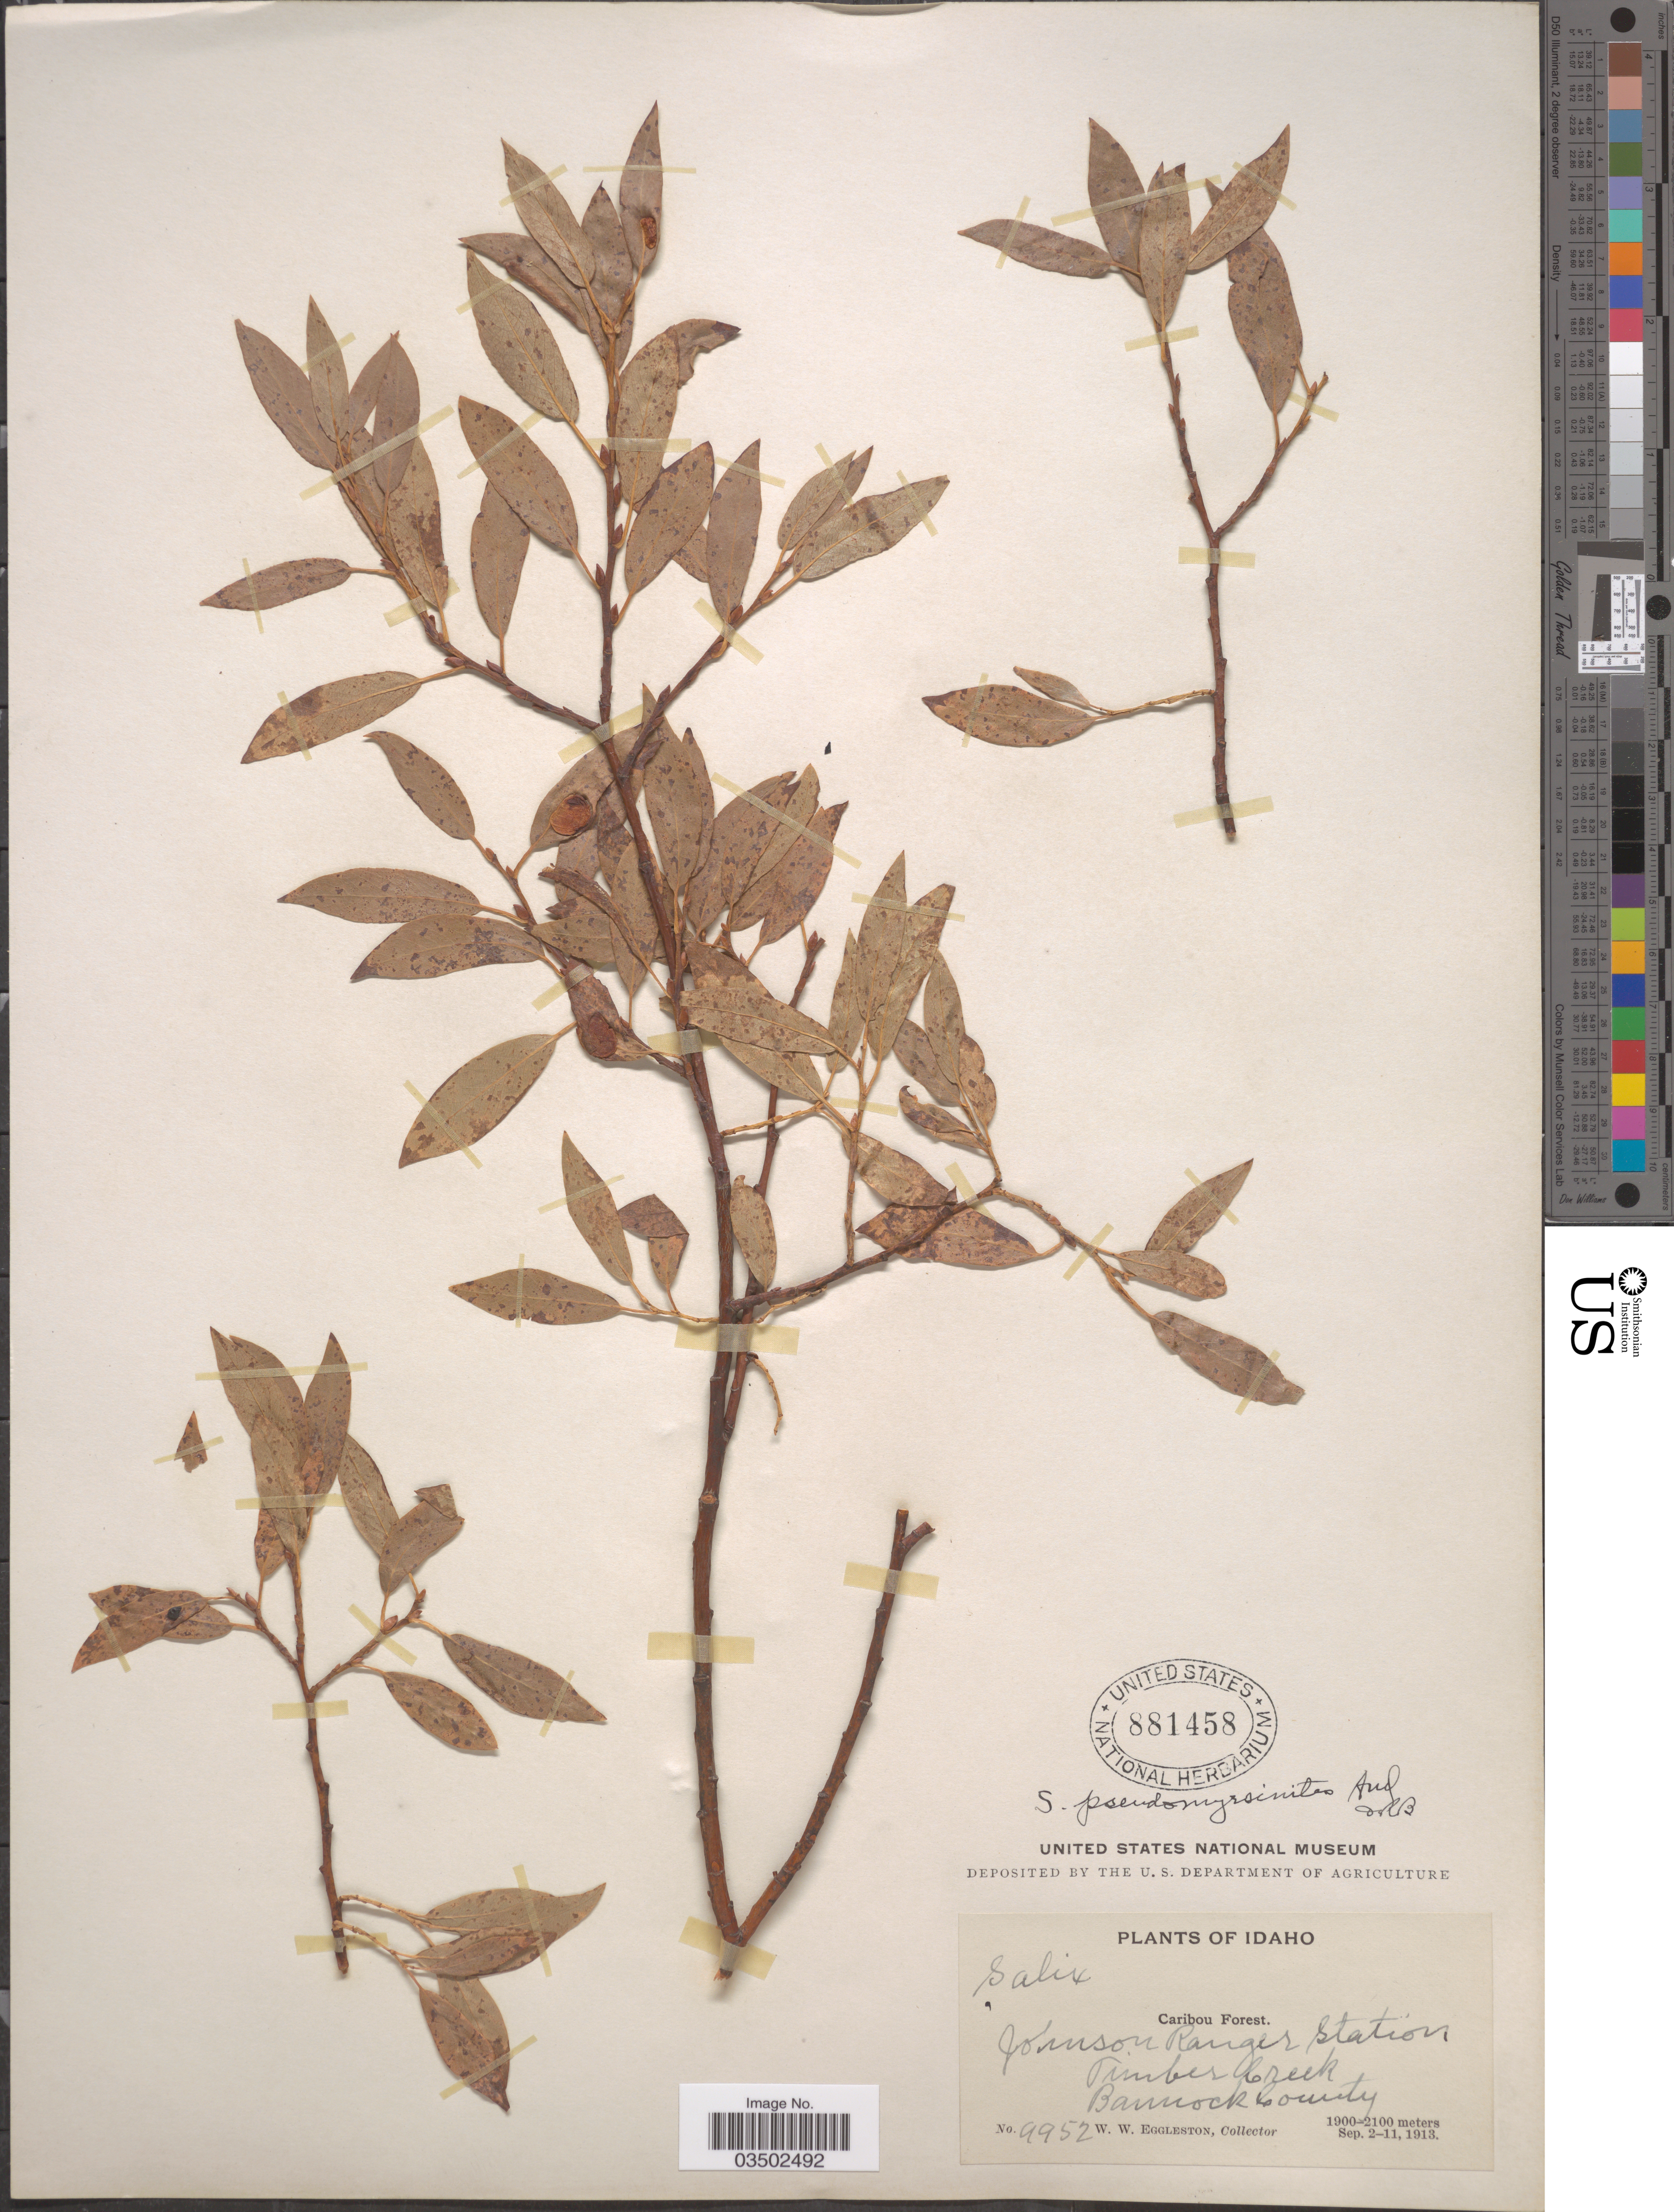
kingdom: Plantae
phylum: Tracheophyta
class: Magnoliopsida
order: Malpighiales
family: Salicaceae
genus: Salix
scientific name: Salix pseudocordata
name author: (Andersson) Andersson ex Rydb.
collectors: W. W. Eggleston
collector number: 9952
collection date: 1913-09-02/1913-09-11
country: United States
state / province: Idaho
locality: Caribou Forest. Johnson Ranger Station. Timber Creek. Bannock County.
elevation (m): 1900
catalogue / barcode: US 881458